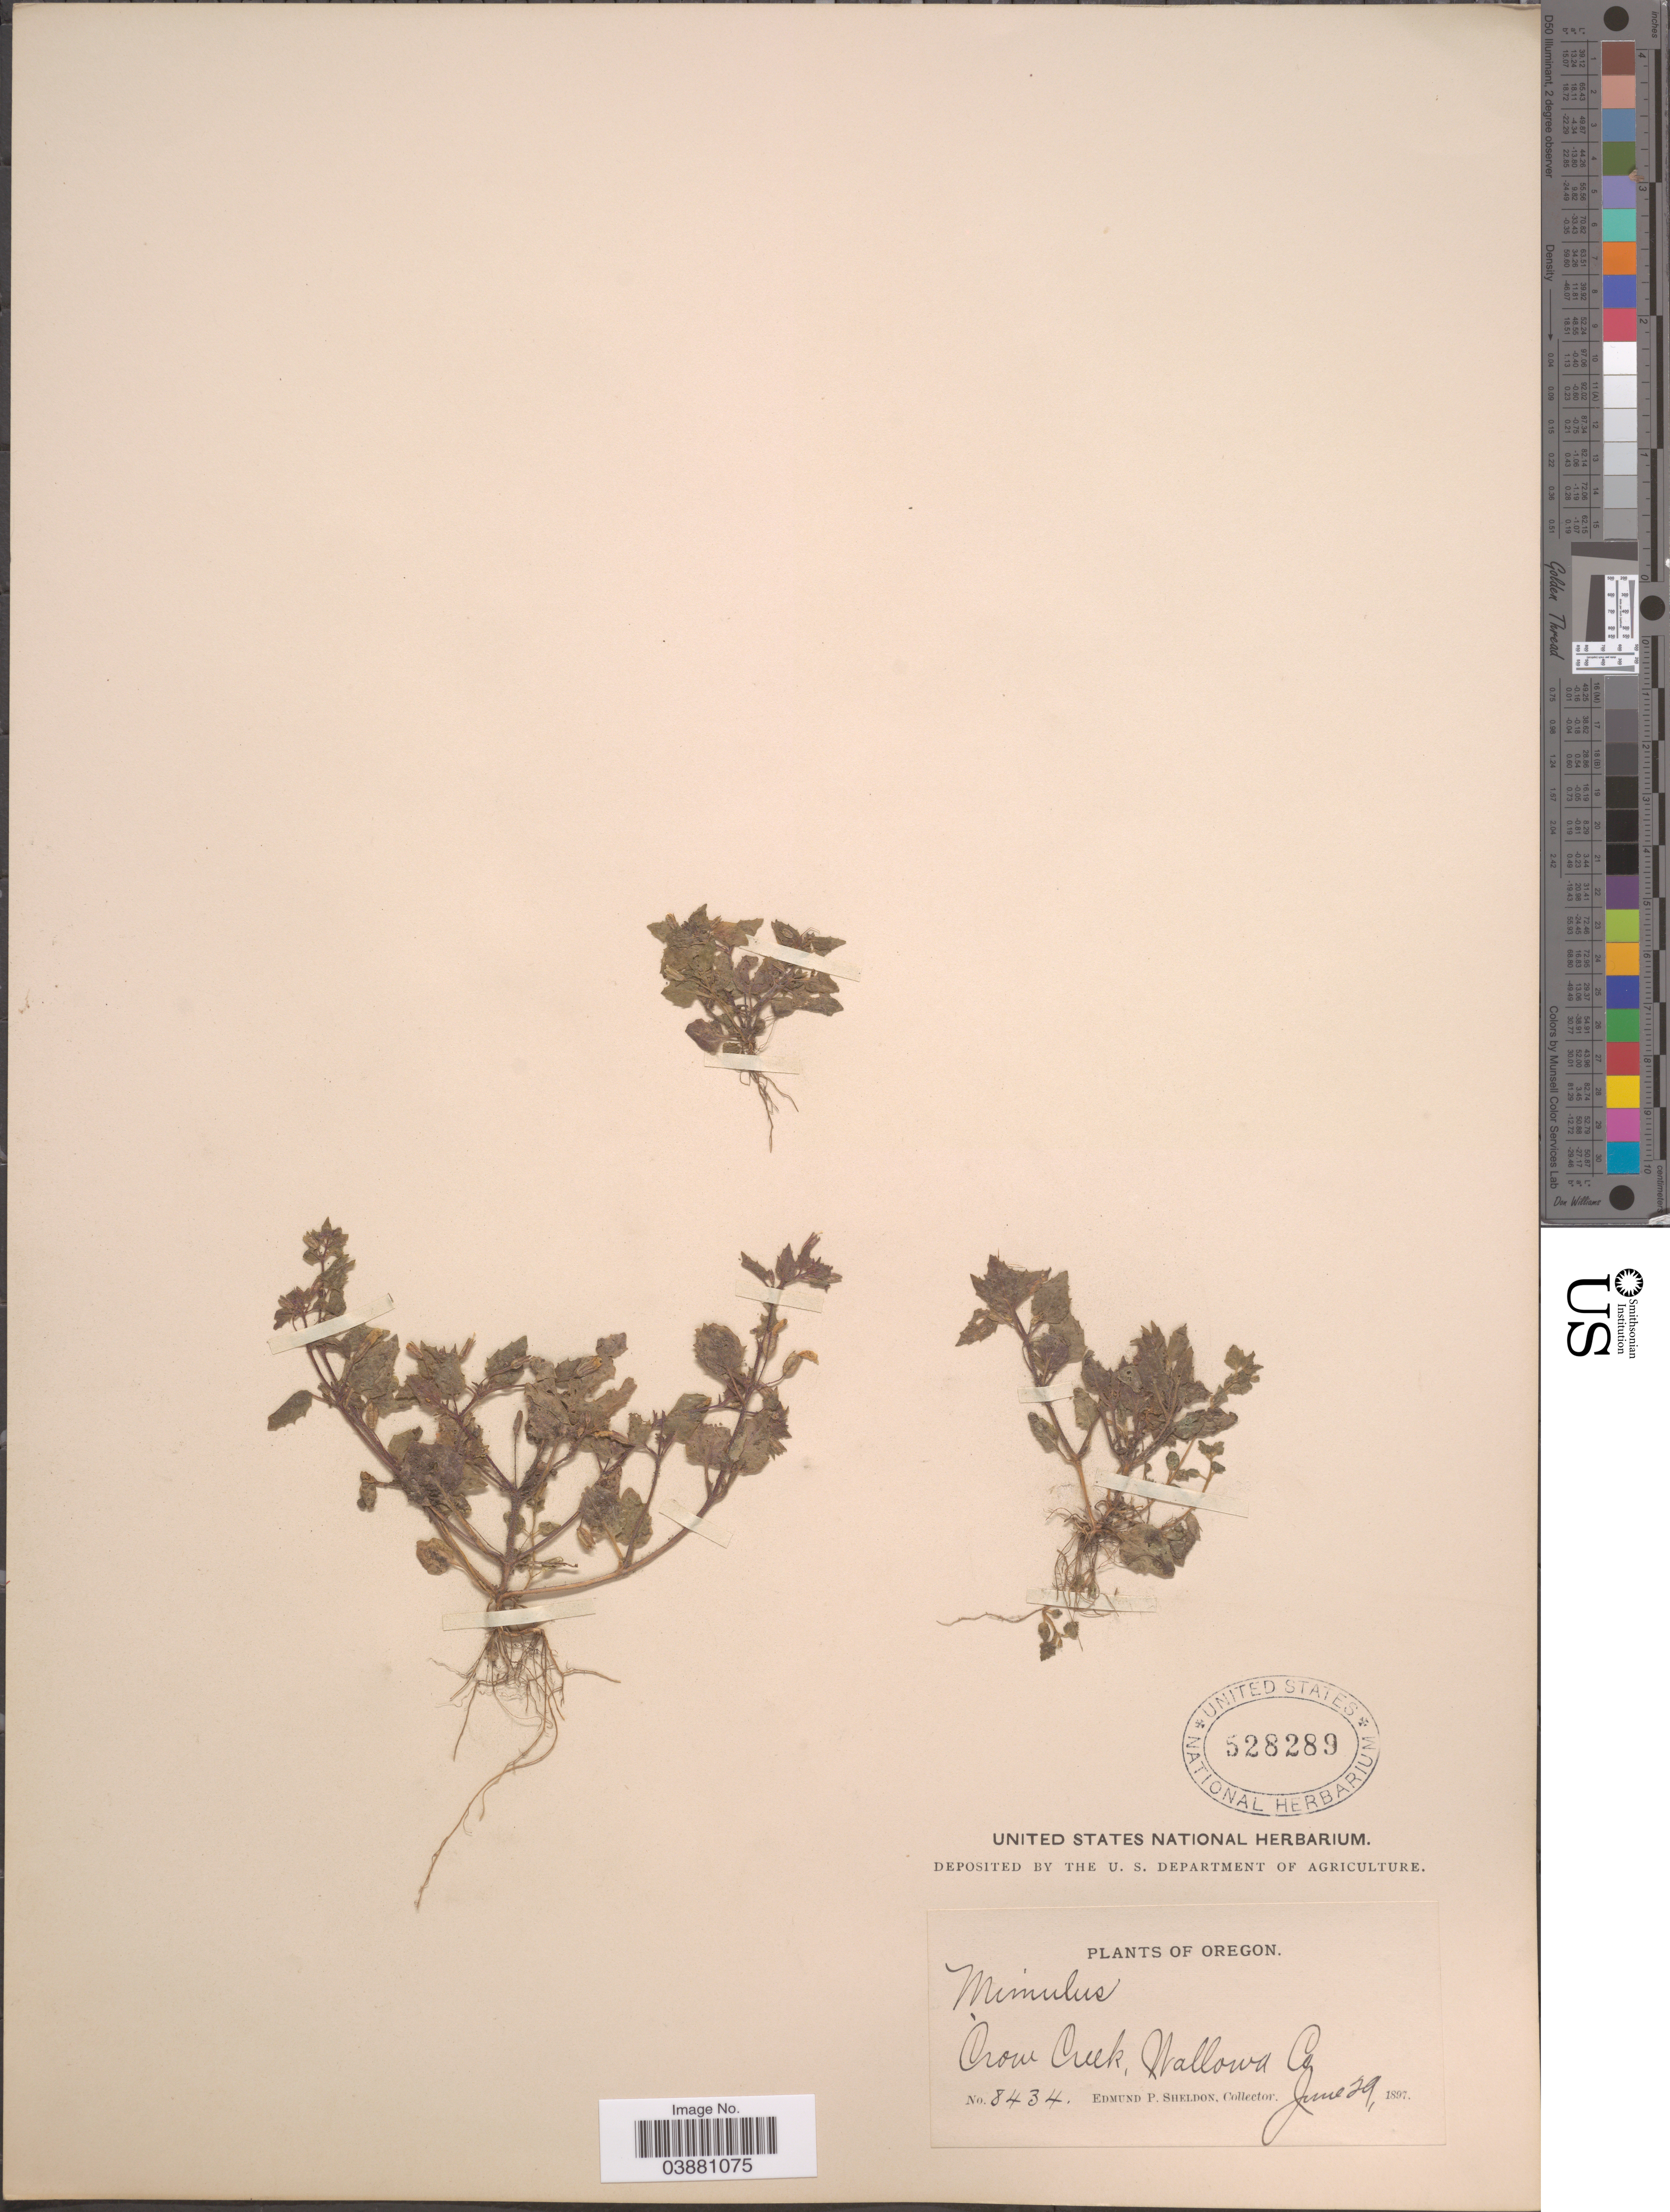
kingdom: Plantae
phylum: Tracheophyta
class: Magnoliopsida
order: Lamiales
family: Phrymaceae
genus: Mimulus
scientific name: Mimulus floribundus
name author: Douglas ex Lindl.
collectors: E. P. Sheldon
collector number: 8434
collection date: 1897-06-29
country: United States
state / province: Oregon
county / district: Wallowa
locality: Crow Creek, Wallowa Co.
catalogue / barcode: US 528289